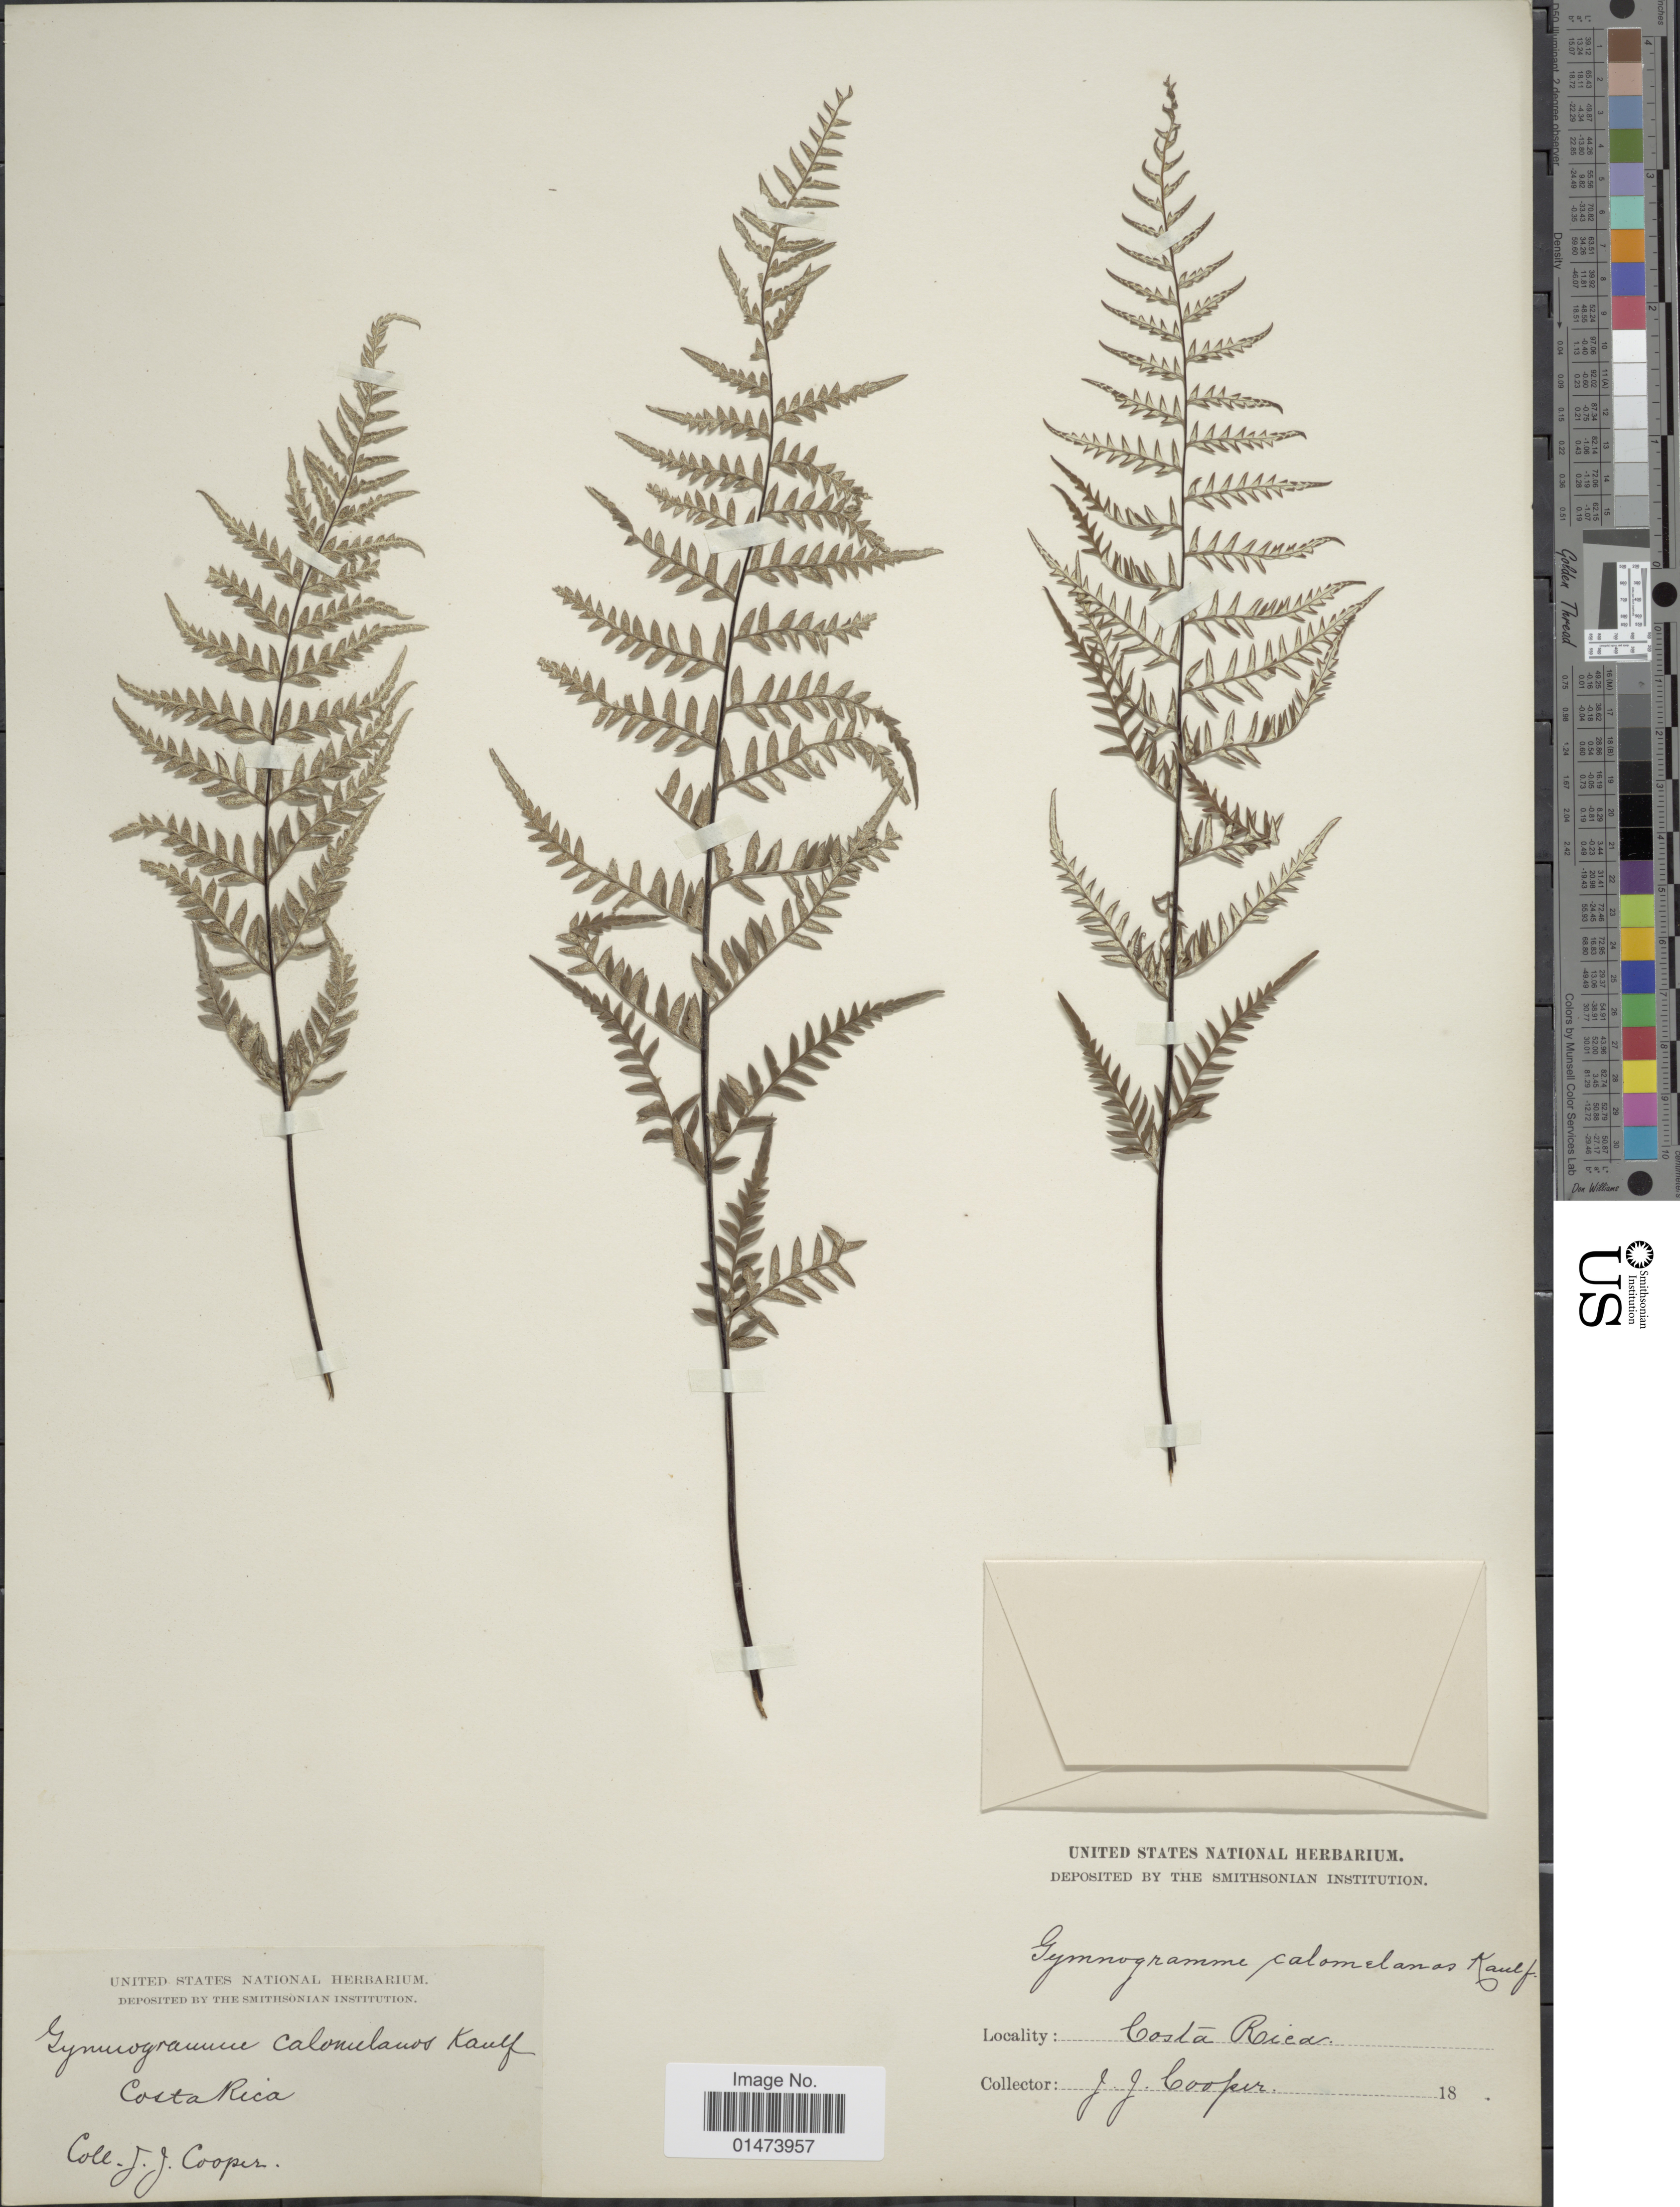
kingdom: Plantae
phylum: Tracheophyta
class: Polypodiopsida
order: Polypodiales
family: Pteridaceae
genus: Pityrogramma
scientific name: Pityrogramma calomelanos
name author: (L.) Link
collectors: J. J. Cooper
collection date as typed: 18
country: Costa Rica